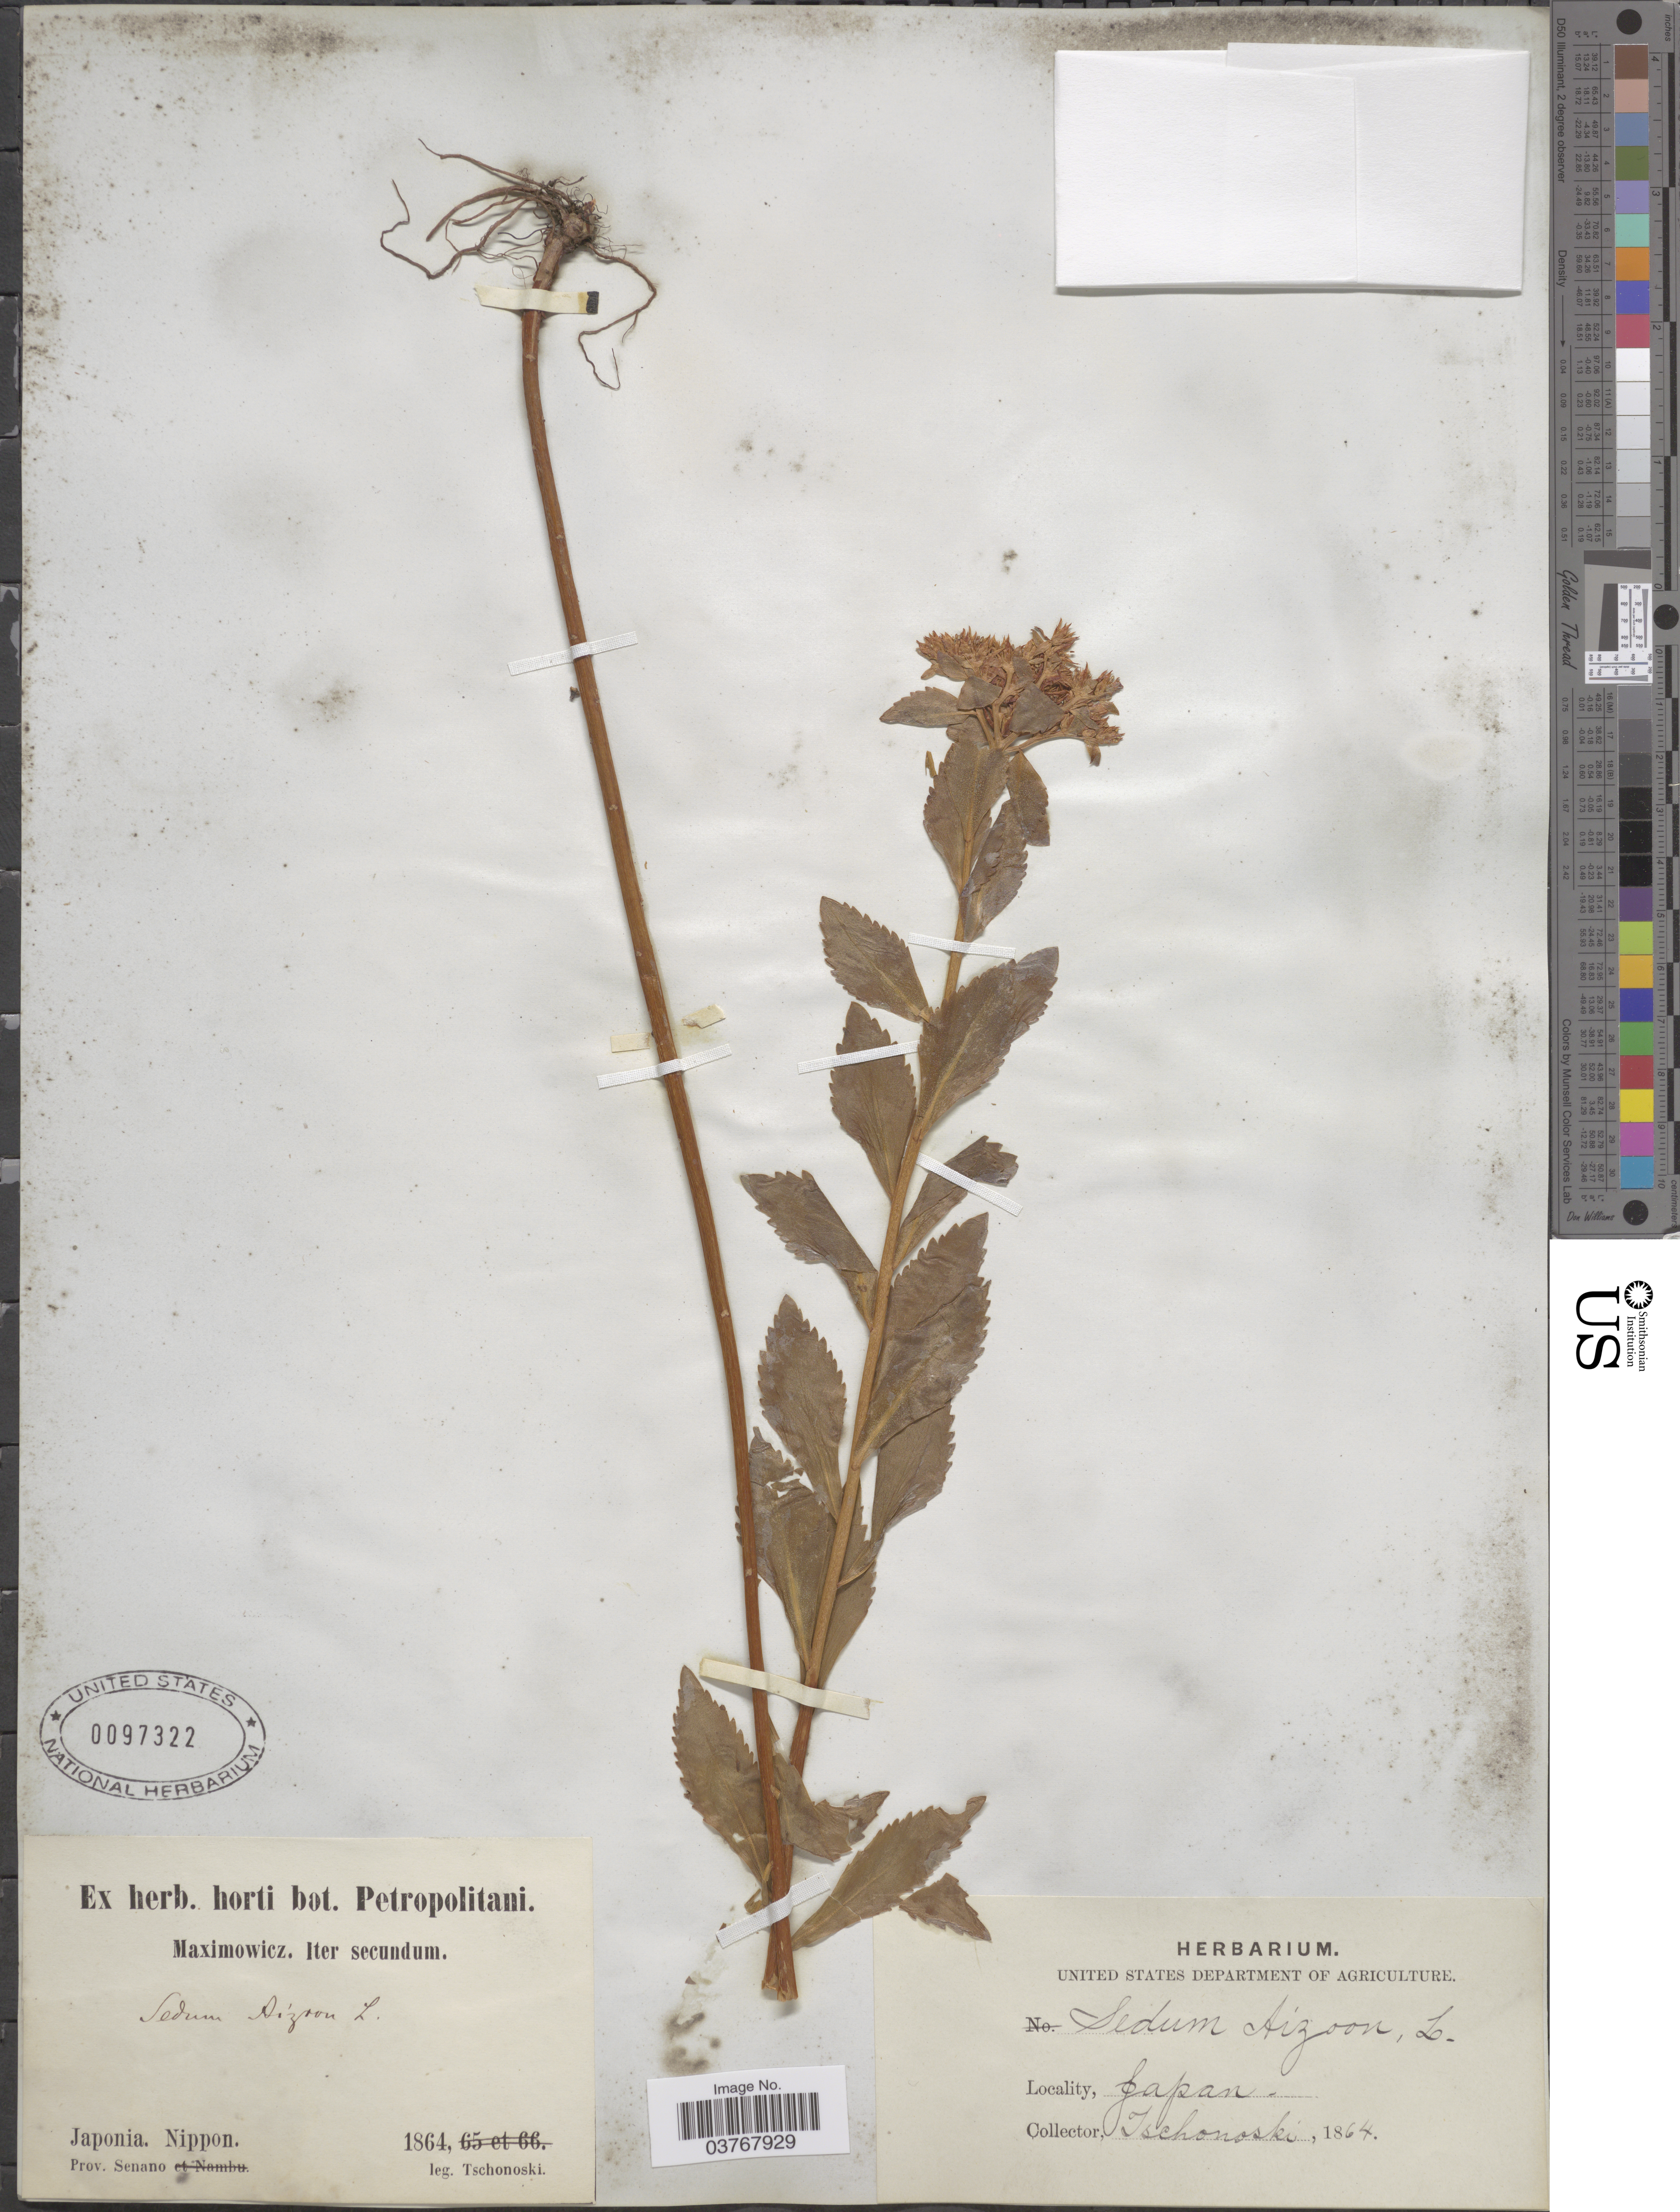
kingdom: Plantae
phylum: Tracheophyta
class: Magnoliopsida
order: Saxifragales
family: Crassulaceae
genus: Phedimus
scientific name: Phedimus aizoon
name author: (L.) 't Hart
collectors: -. Tschonoski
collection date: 1864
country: Japan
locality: Nippon. Prov. Senano.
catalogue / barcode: US 97322